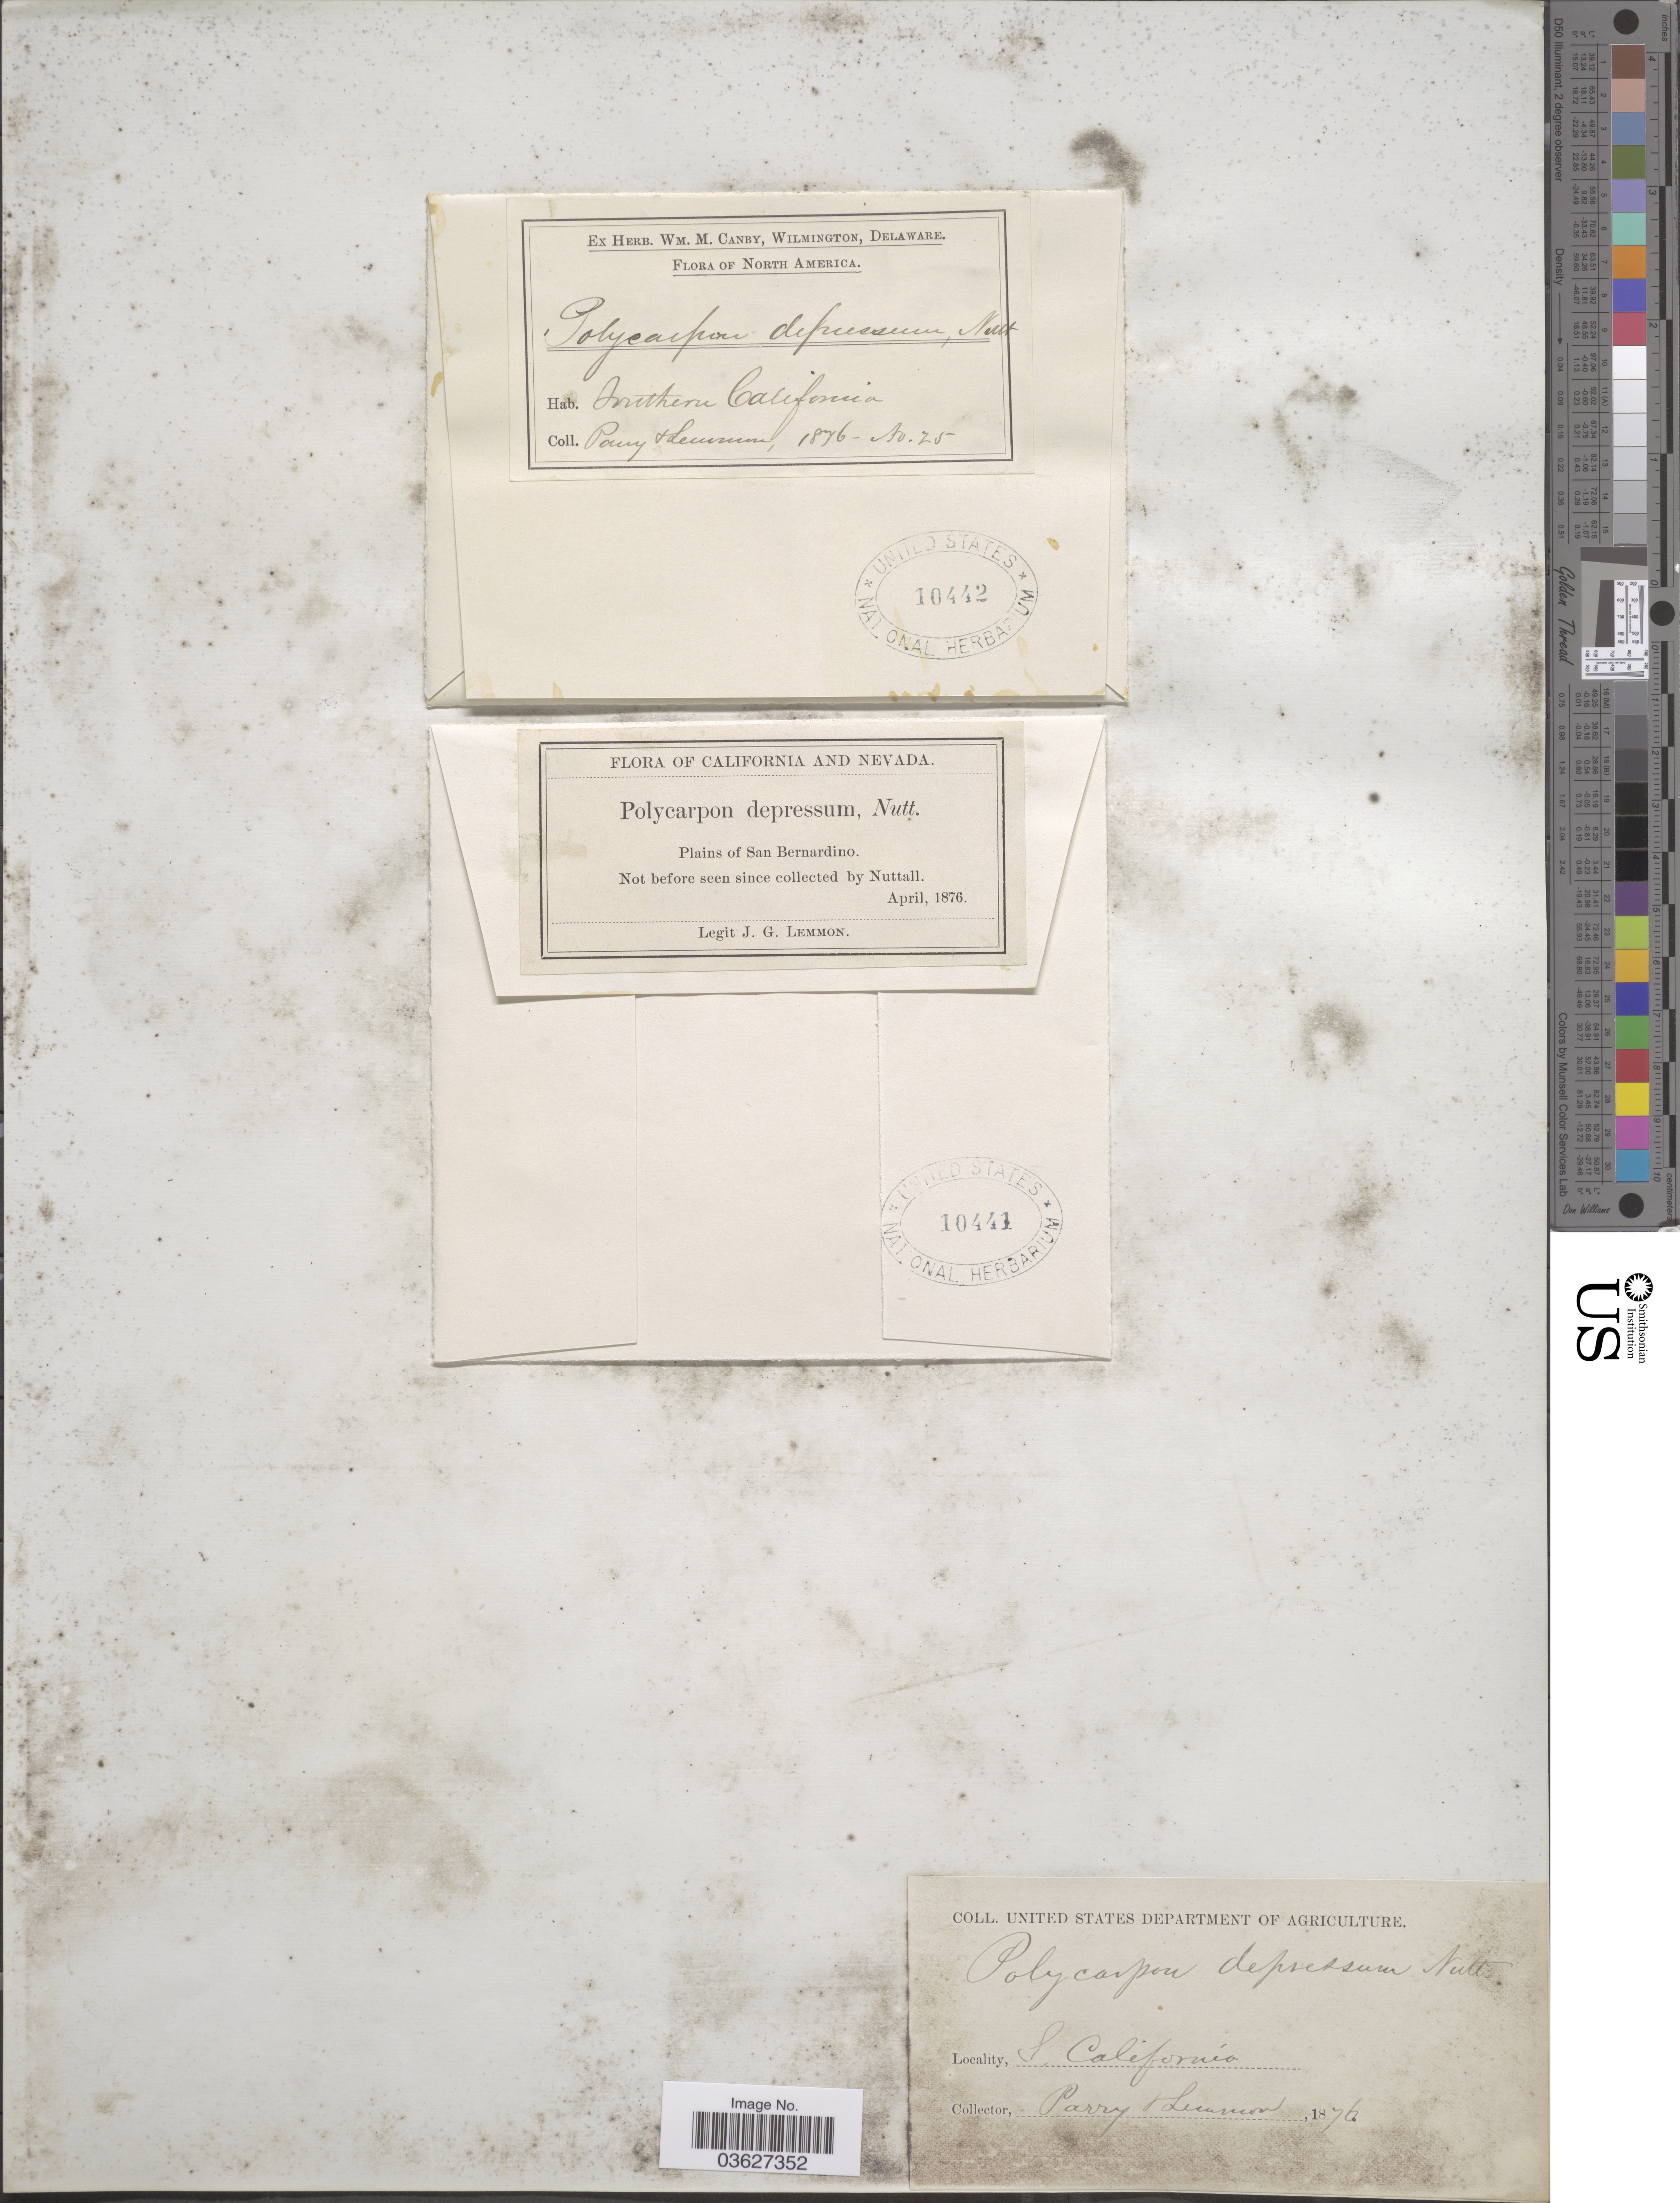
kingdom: Plantae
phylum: Tracheophyta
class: Magnoliopsida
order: Caryophyllales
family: Caryophyllaceae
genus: Polycarpon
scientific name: Polycarpon depressum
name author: Nutt.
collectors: J. Lemmon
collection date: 1876-04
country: United States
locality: California and Nevada. Plains of San Bernardino.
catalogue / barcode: US 10441-2